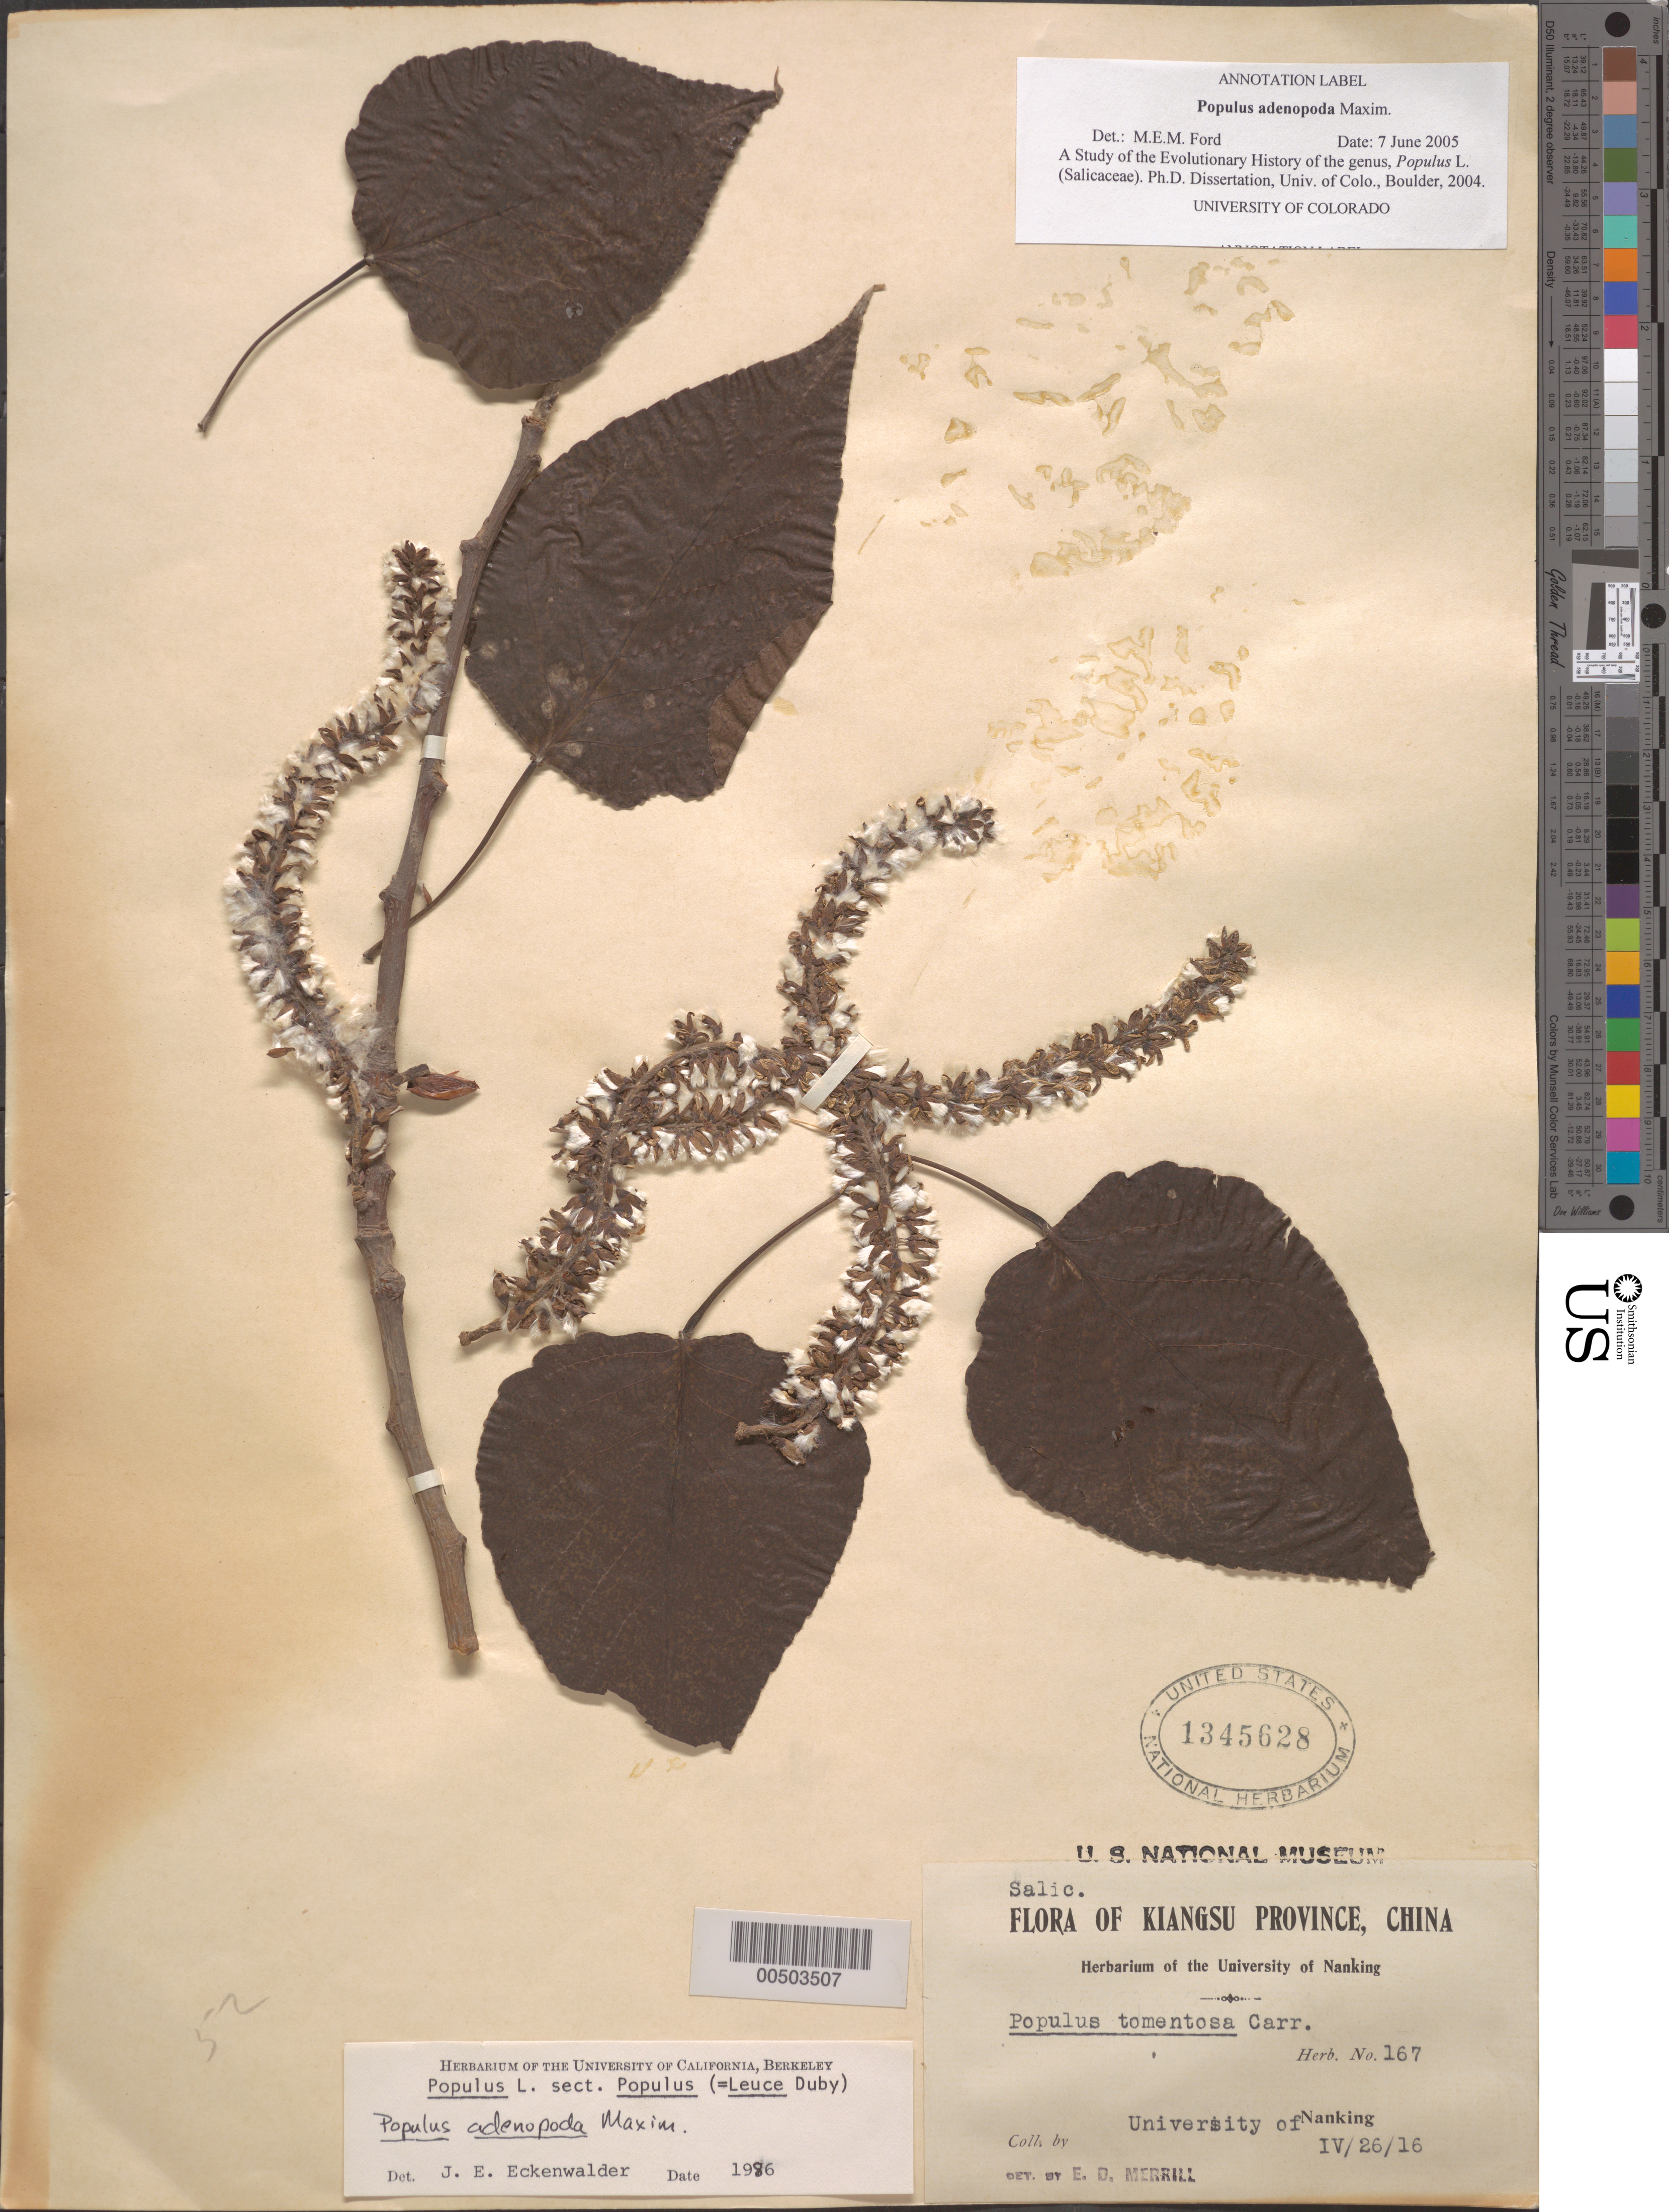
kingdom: Plantae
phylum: Tracheophyta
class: Magnoliopsida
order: Malpighiales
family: Salicaceae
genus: Populus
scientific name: Populus adenopoda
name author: Maxim.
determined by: Eckenwalder, James E.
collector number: Herb. No. 167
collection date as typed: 26 Apr 1916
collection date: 1916-04-26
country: China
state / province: Jiangsu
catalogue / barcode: US 1345628